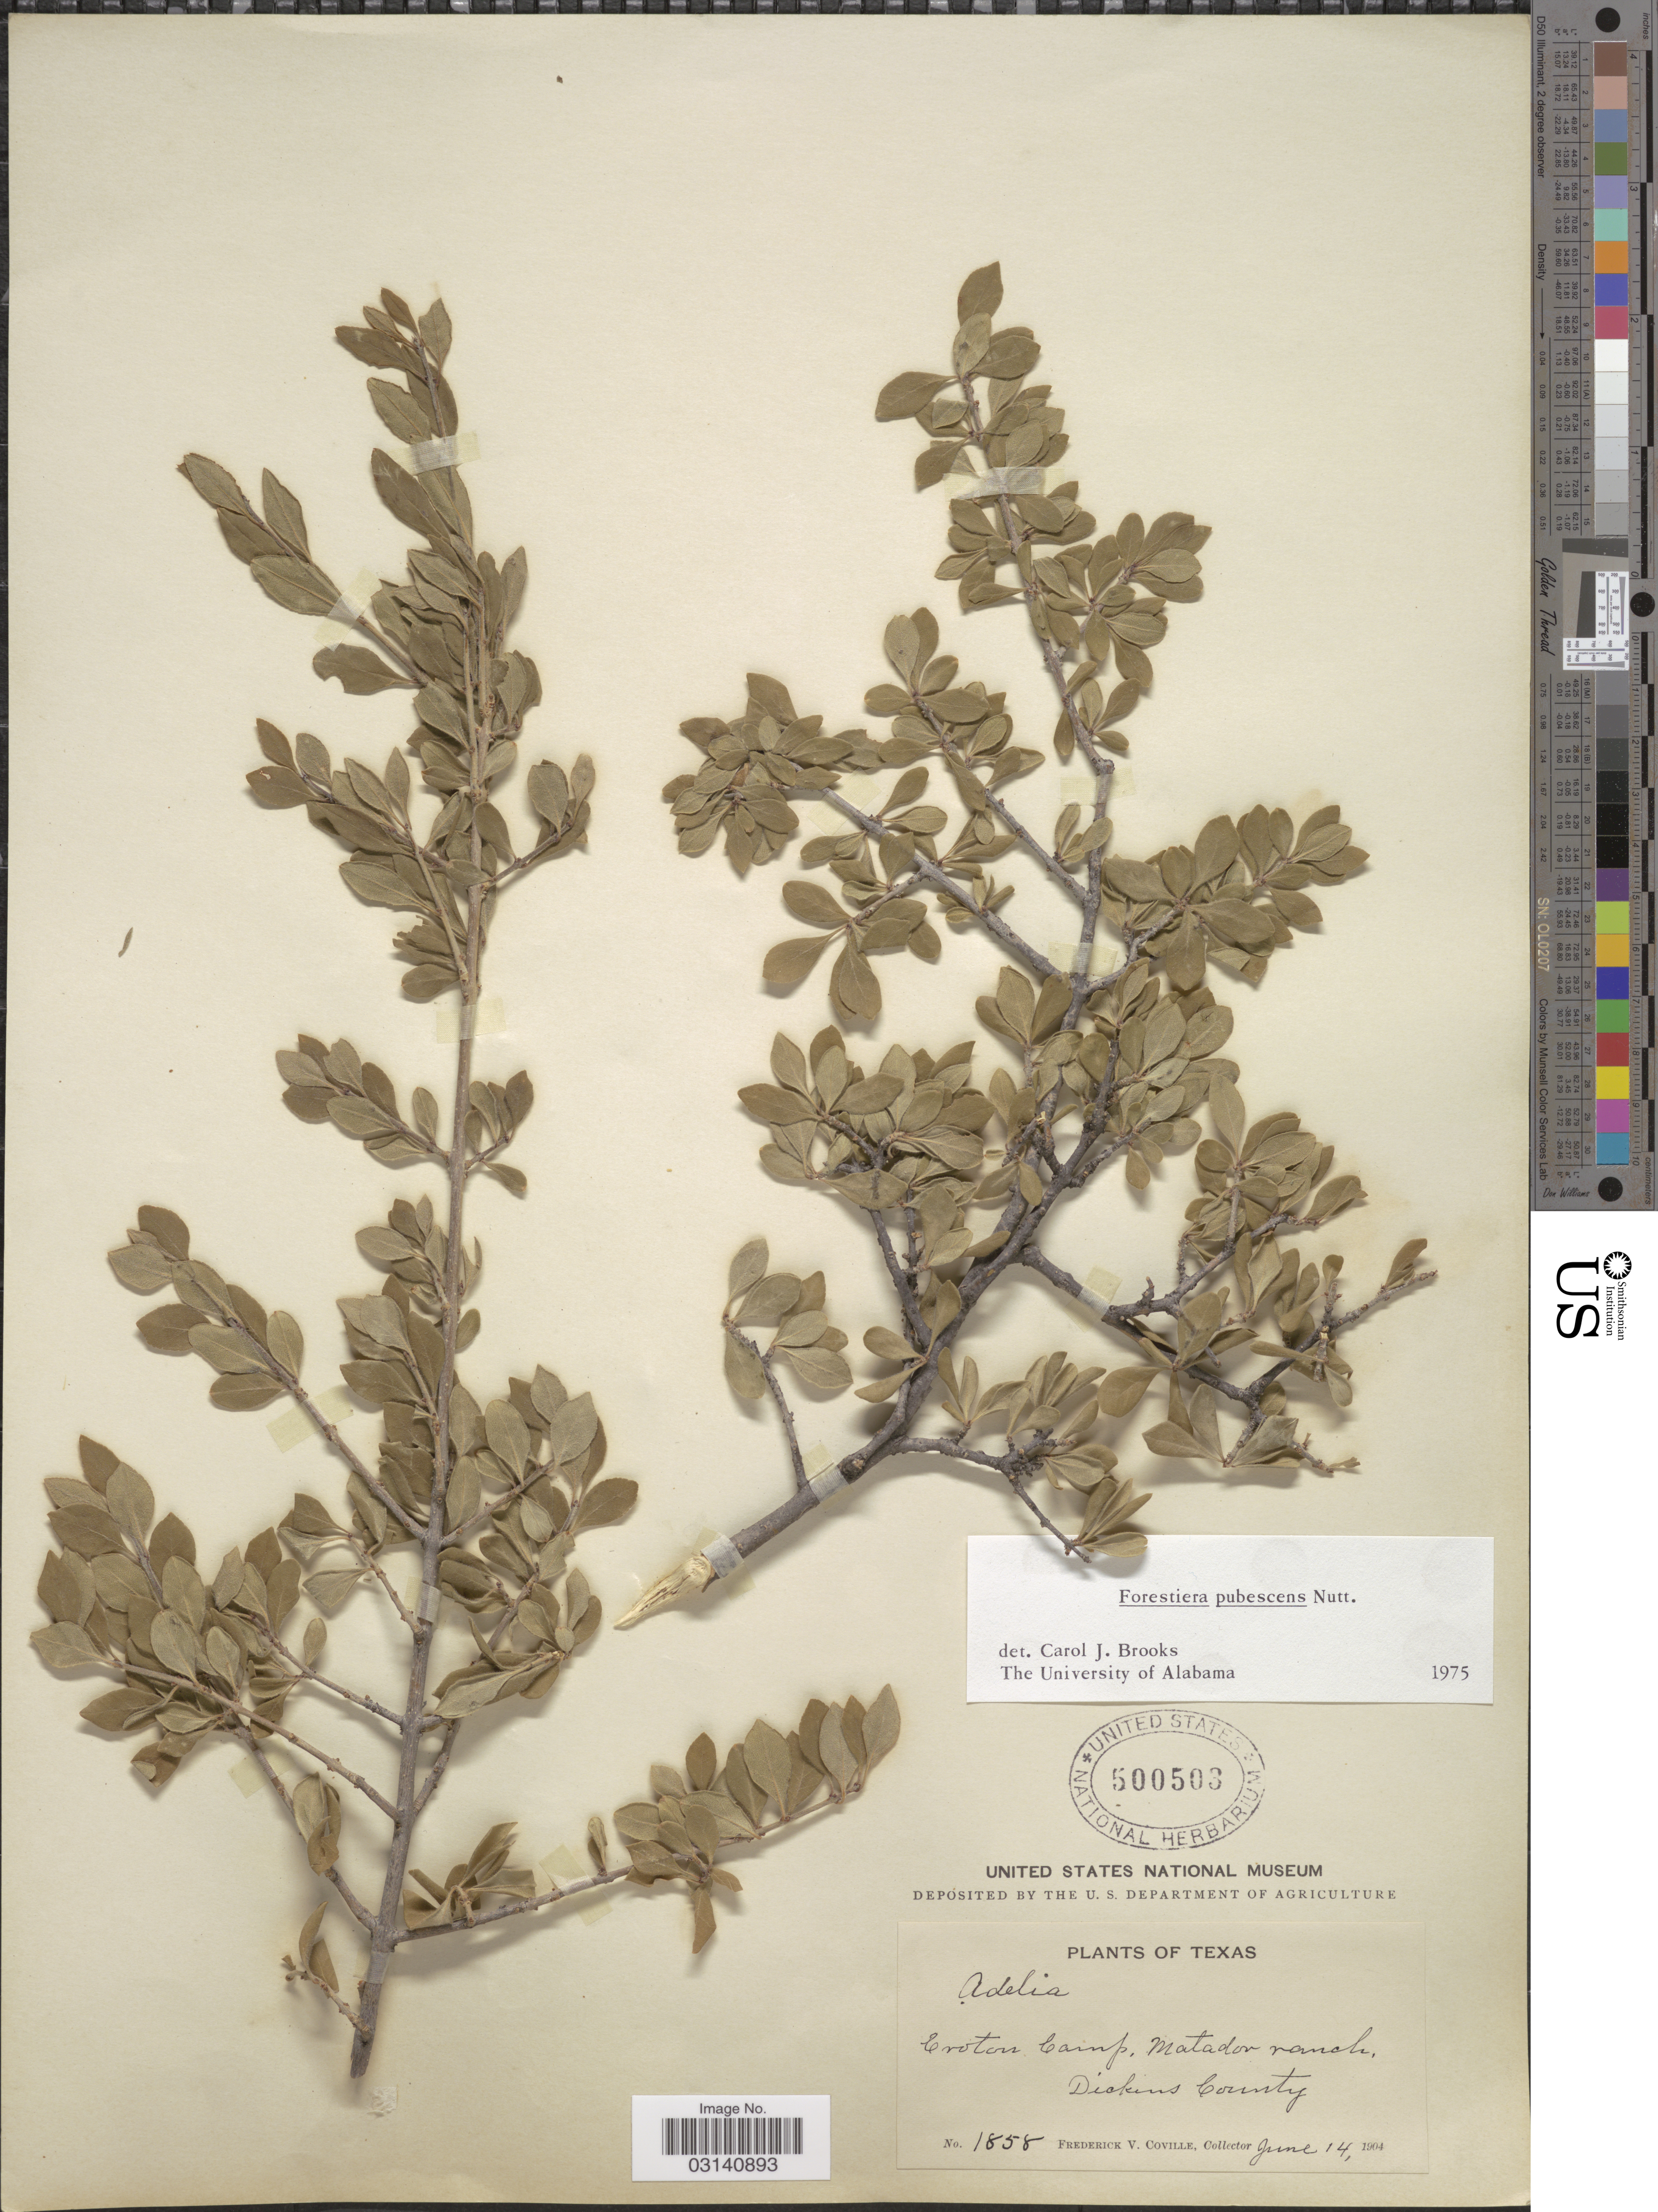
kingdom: Plantae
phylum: Tracheophyta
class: Magnoliopsida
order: Lamiales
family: Oleaceae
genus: Forestiera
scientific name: Forestiera pubescens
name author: Nutt.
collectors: F. V. Coville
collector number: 1858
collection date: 1904-06-14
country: United States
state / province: Texas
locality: Croton Camp, Matador ranch, Dickins County.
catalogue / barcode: US 500503